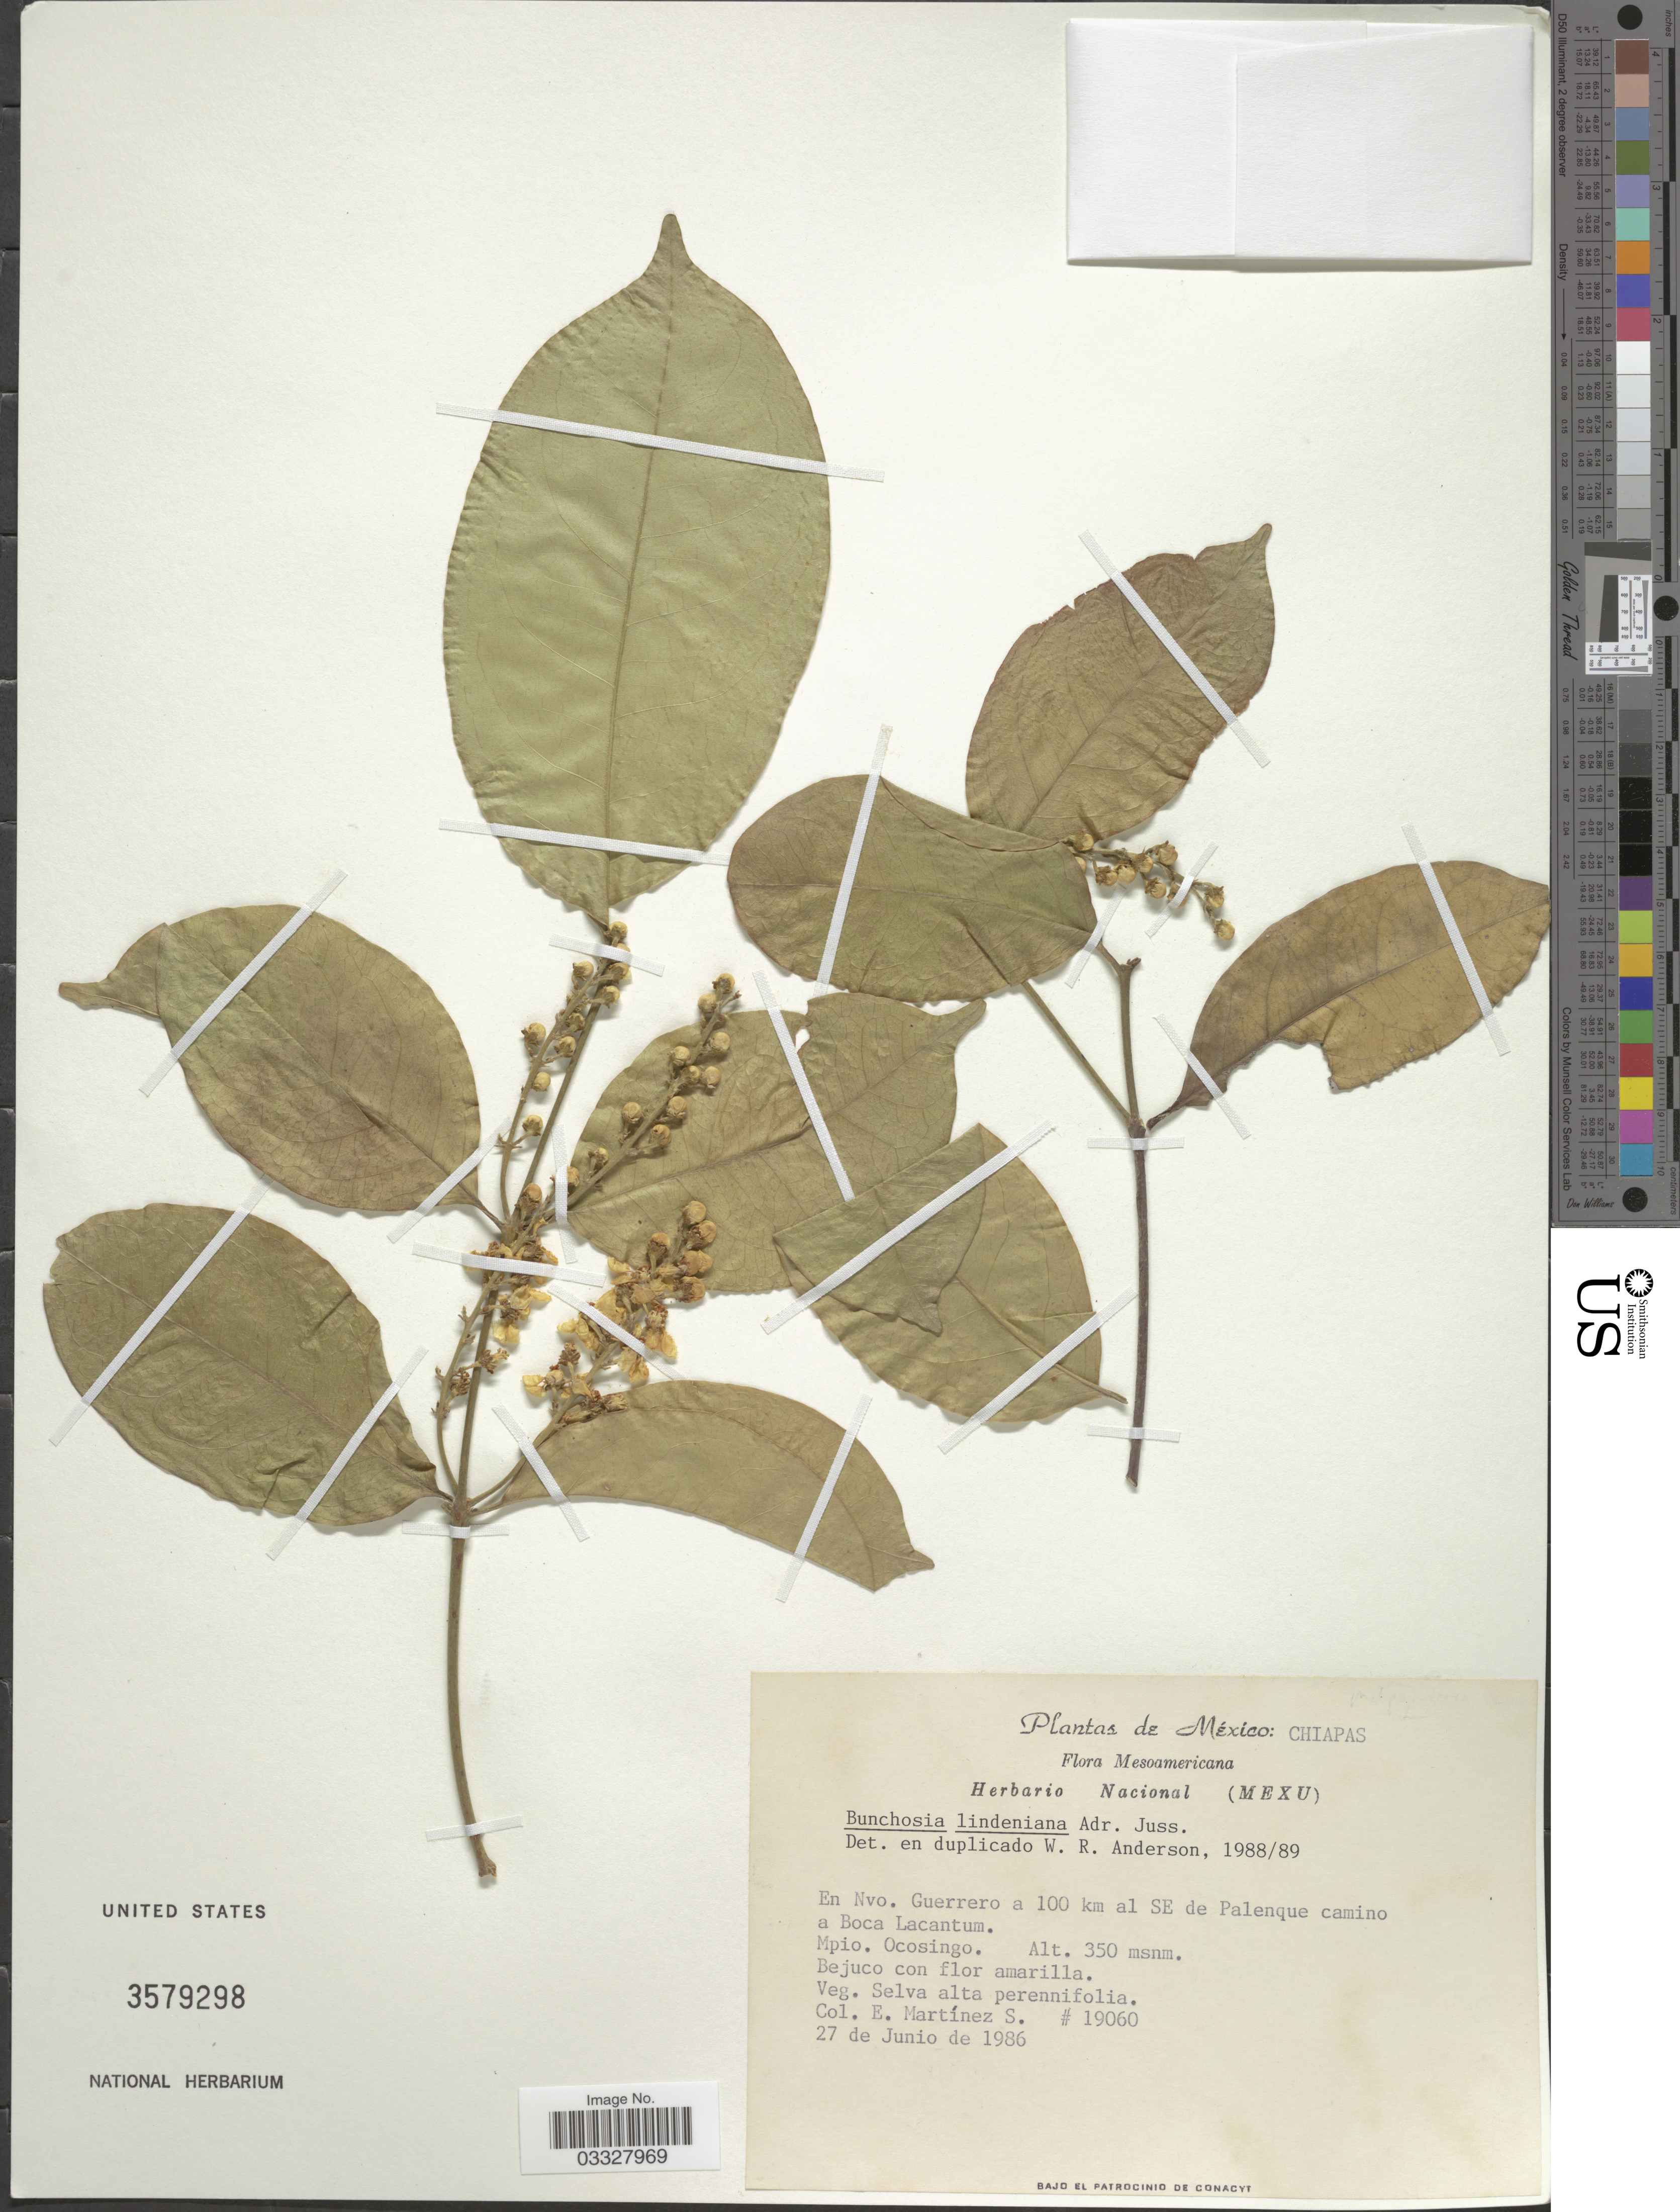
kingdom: Plantae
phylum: Tracheophyta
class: Magnoliopsida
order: Malpighiales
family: Malpighiaceae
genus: Bunchosia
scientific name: Bunchosia lindeniana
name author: A. Juss.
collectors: E. M. Martínez S.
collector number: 19060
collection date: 1986-06-27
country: Mexico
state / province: Chiapas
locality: En Nvo. Guerrero a 100 km al SE de Palenque camino a Boca Lacantum. Mpio. Ocosingo.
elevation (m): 350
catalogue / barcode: US 3579298